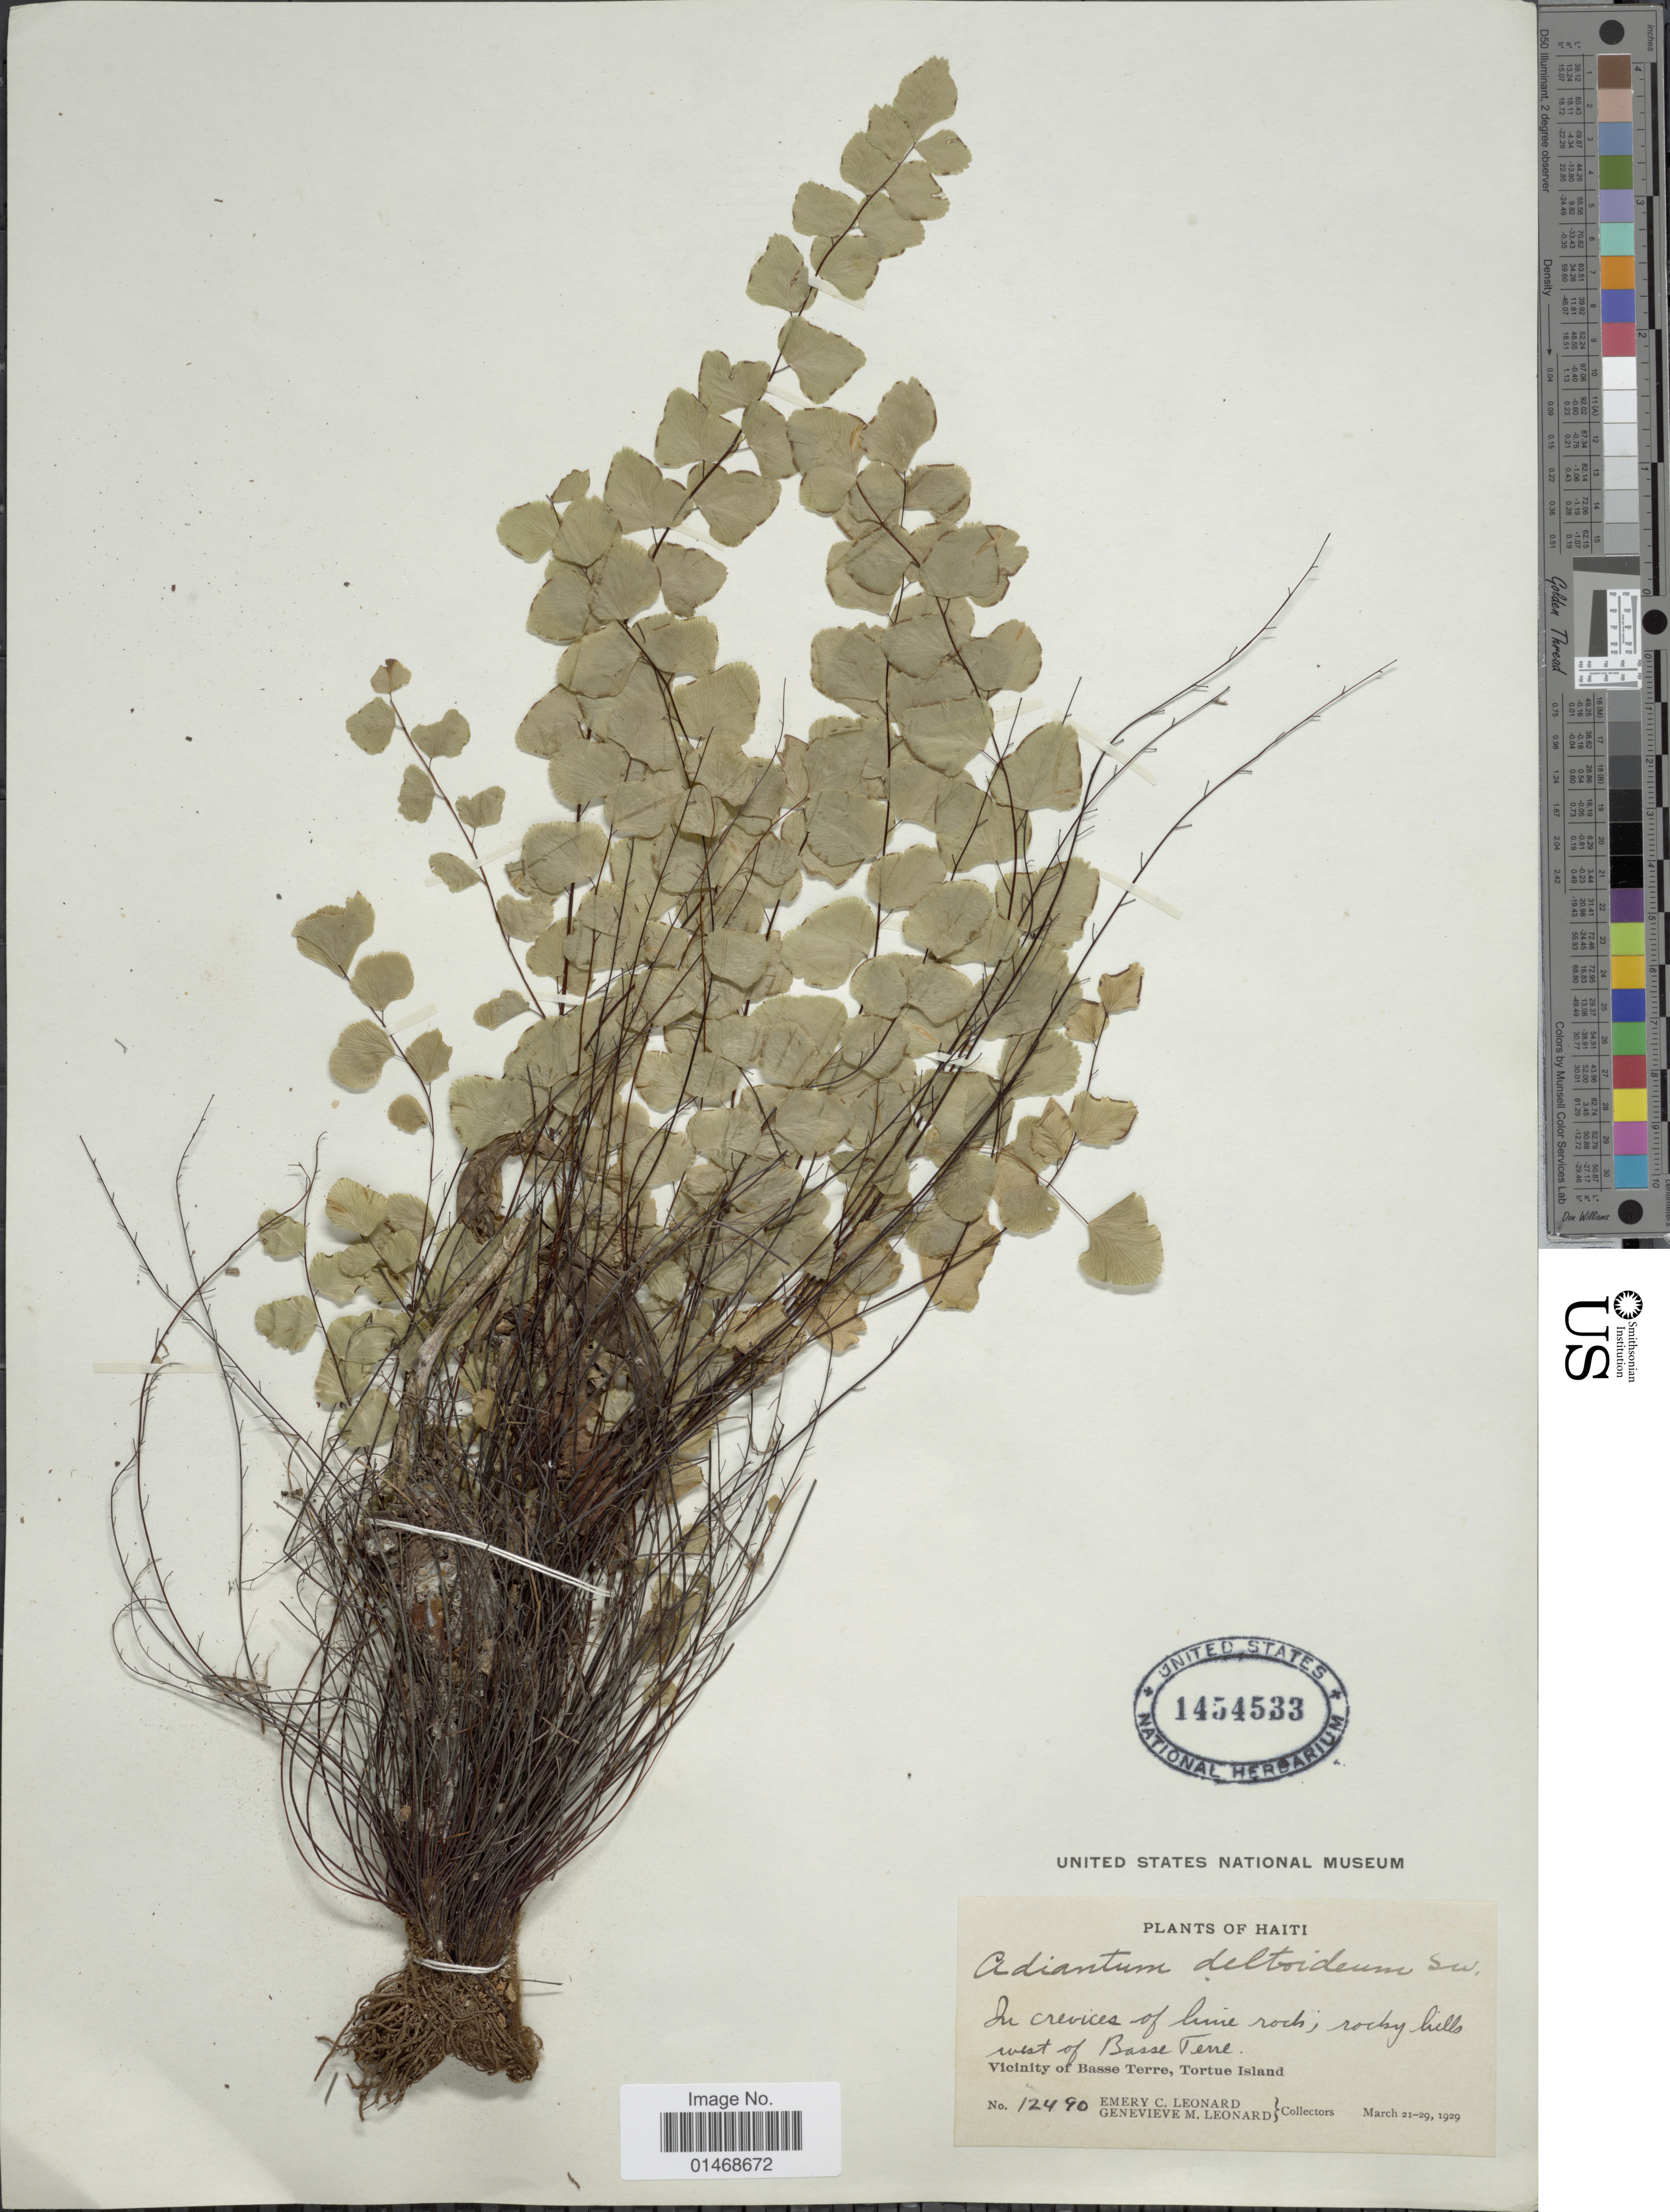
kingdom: Plantae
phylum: Tracheophyta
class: Polypodiopsida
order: Polypodiales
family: Pteridaceae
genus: Adiantum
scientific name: Adiantum deltoideum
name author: Sw.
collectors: E. C. Leonard & G. M. Leonard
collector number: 12490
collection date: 1929-03-21/1929-03-29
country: Haiti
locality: Rocky hills west of Basse Terre, Vicinity of Basse Terre, Tortue Island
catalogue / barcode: US 145433